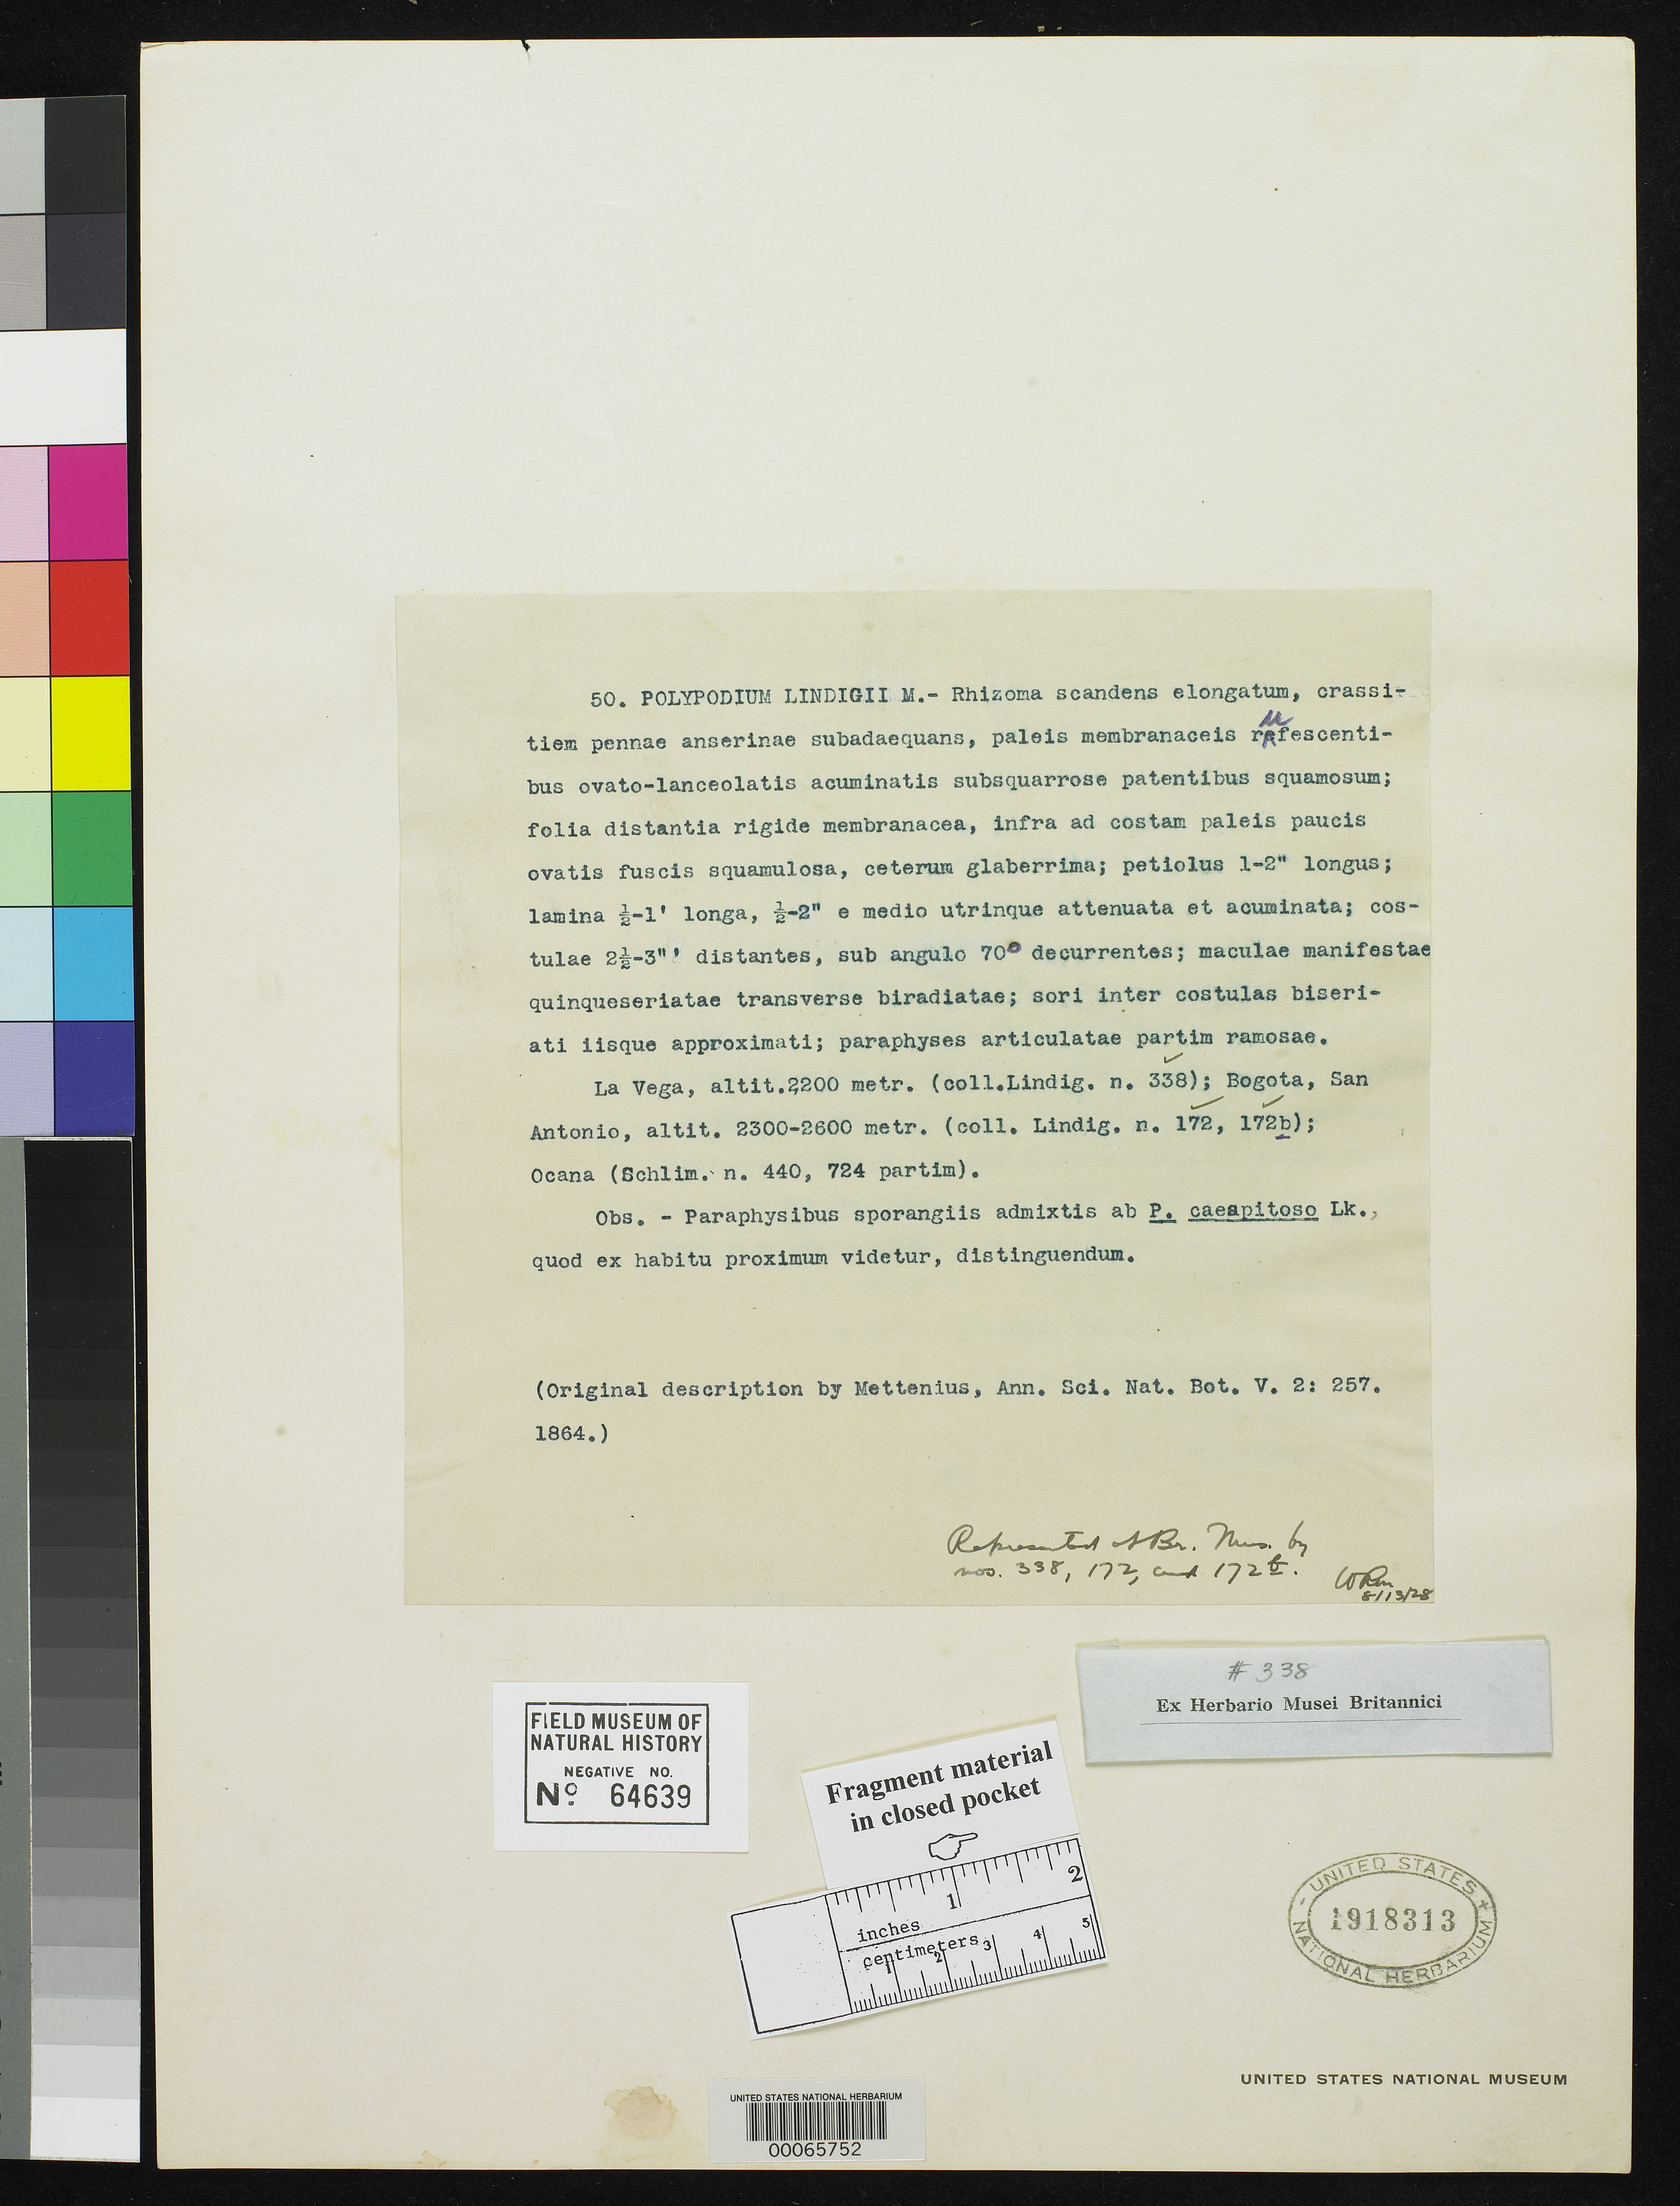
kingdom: Plantae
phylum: Tracheophyta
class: Polypodiopsida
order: Polypodiales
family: Polypodiaceae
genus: Polypodium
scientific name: Polypodium lindigii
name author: Mett.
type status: Type Fragment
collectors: A. Lindig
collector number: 338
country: Colombia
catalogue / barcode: US 1918313